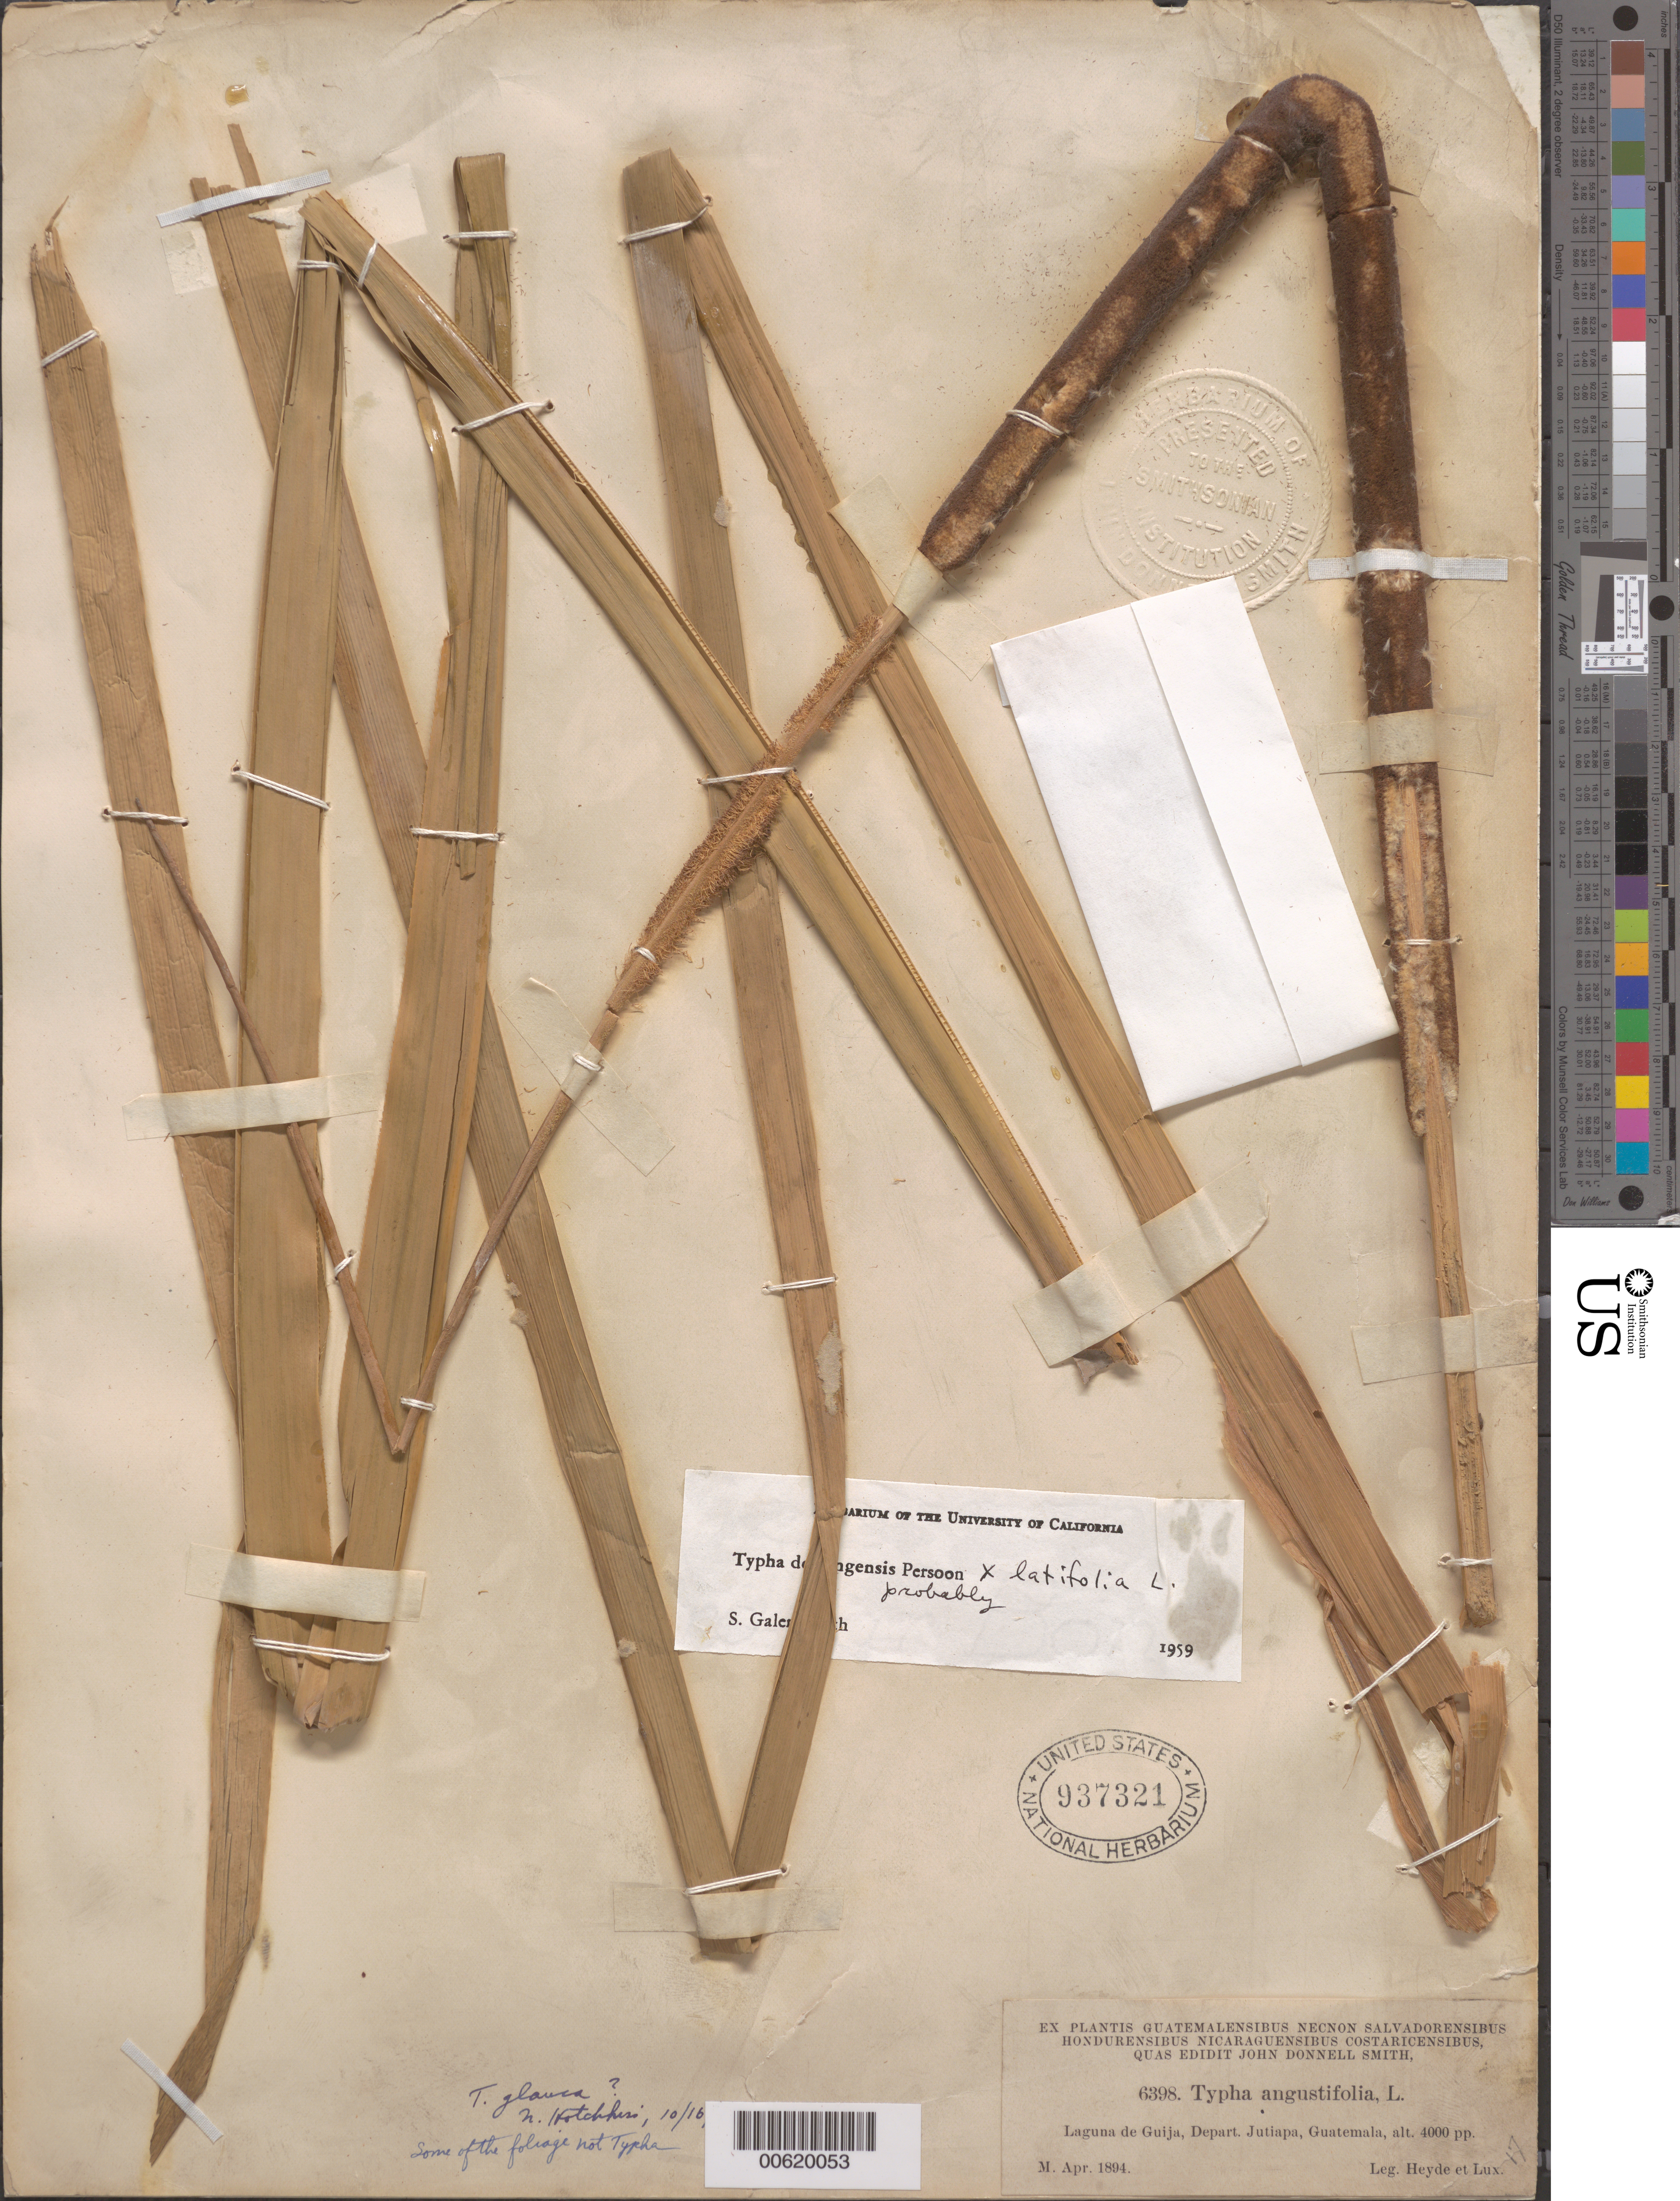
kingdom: Plantae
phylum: Tracheophyta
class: Liliopsida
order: Poales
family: Typhaceae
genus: Typha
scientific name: Typha sp.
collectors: E. T. Heyde & E. Lux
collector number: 6398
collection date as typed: Apr 1894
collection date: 1894-04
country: Guatemala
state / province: Jutiapa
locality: Laguna de Guija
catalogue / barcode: US 937321